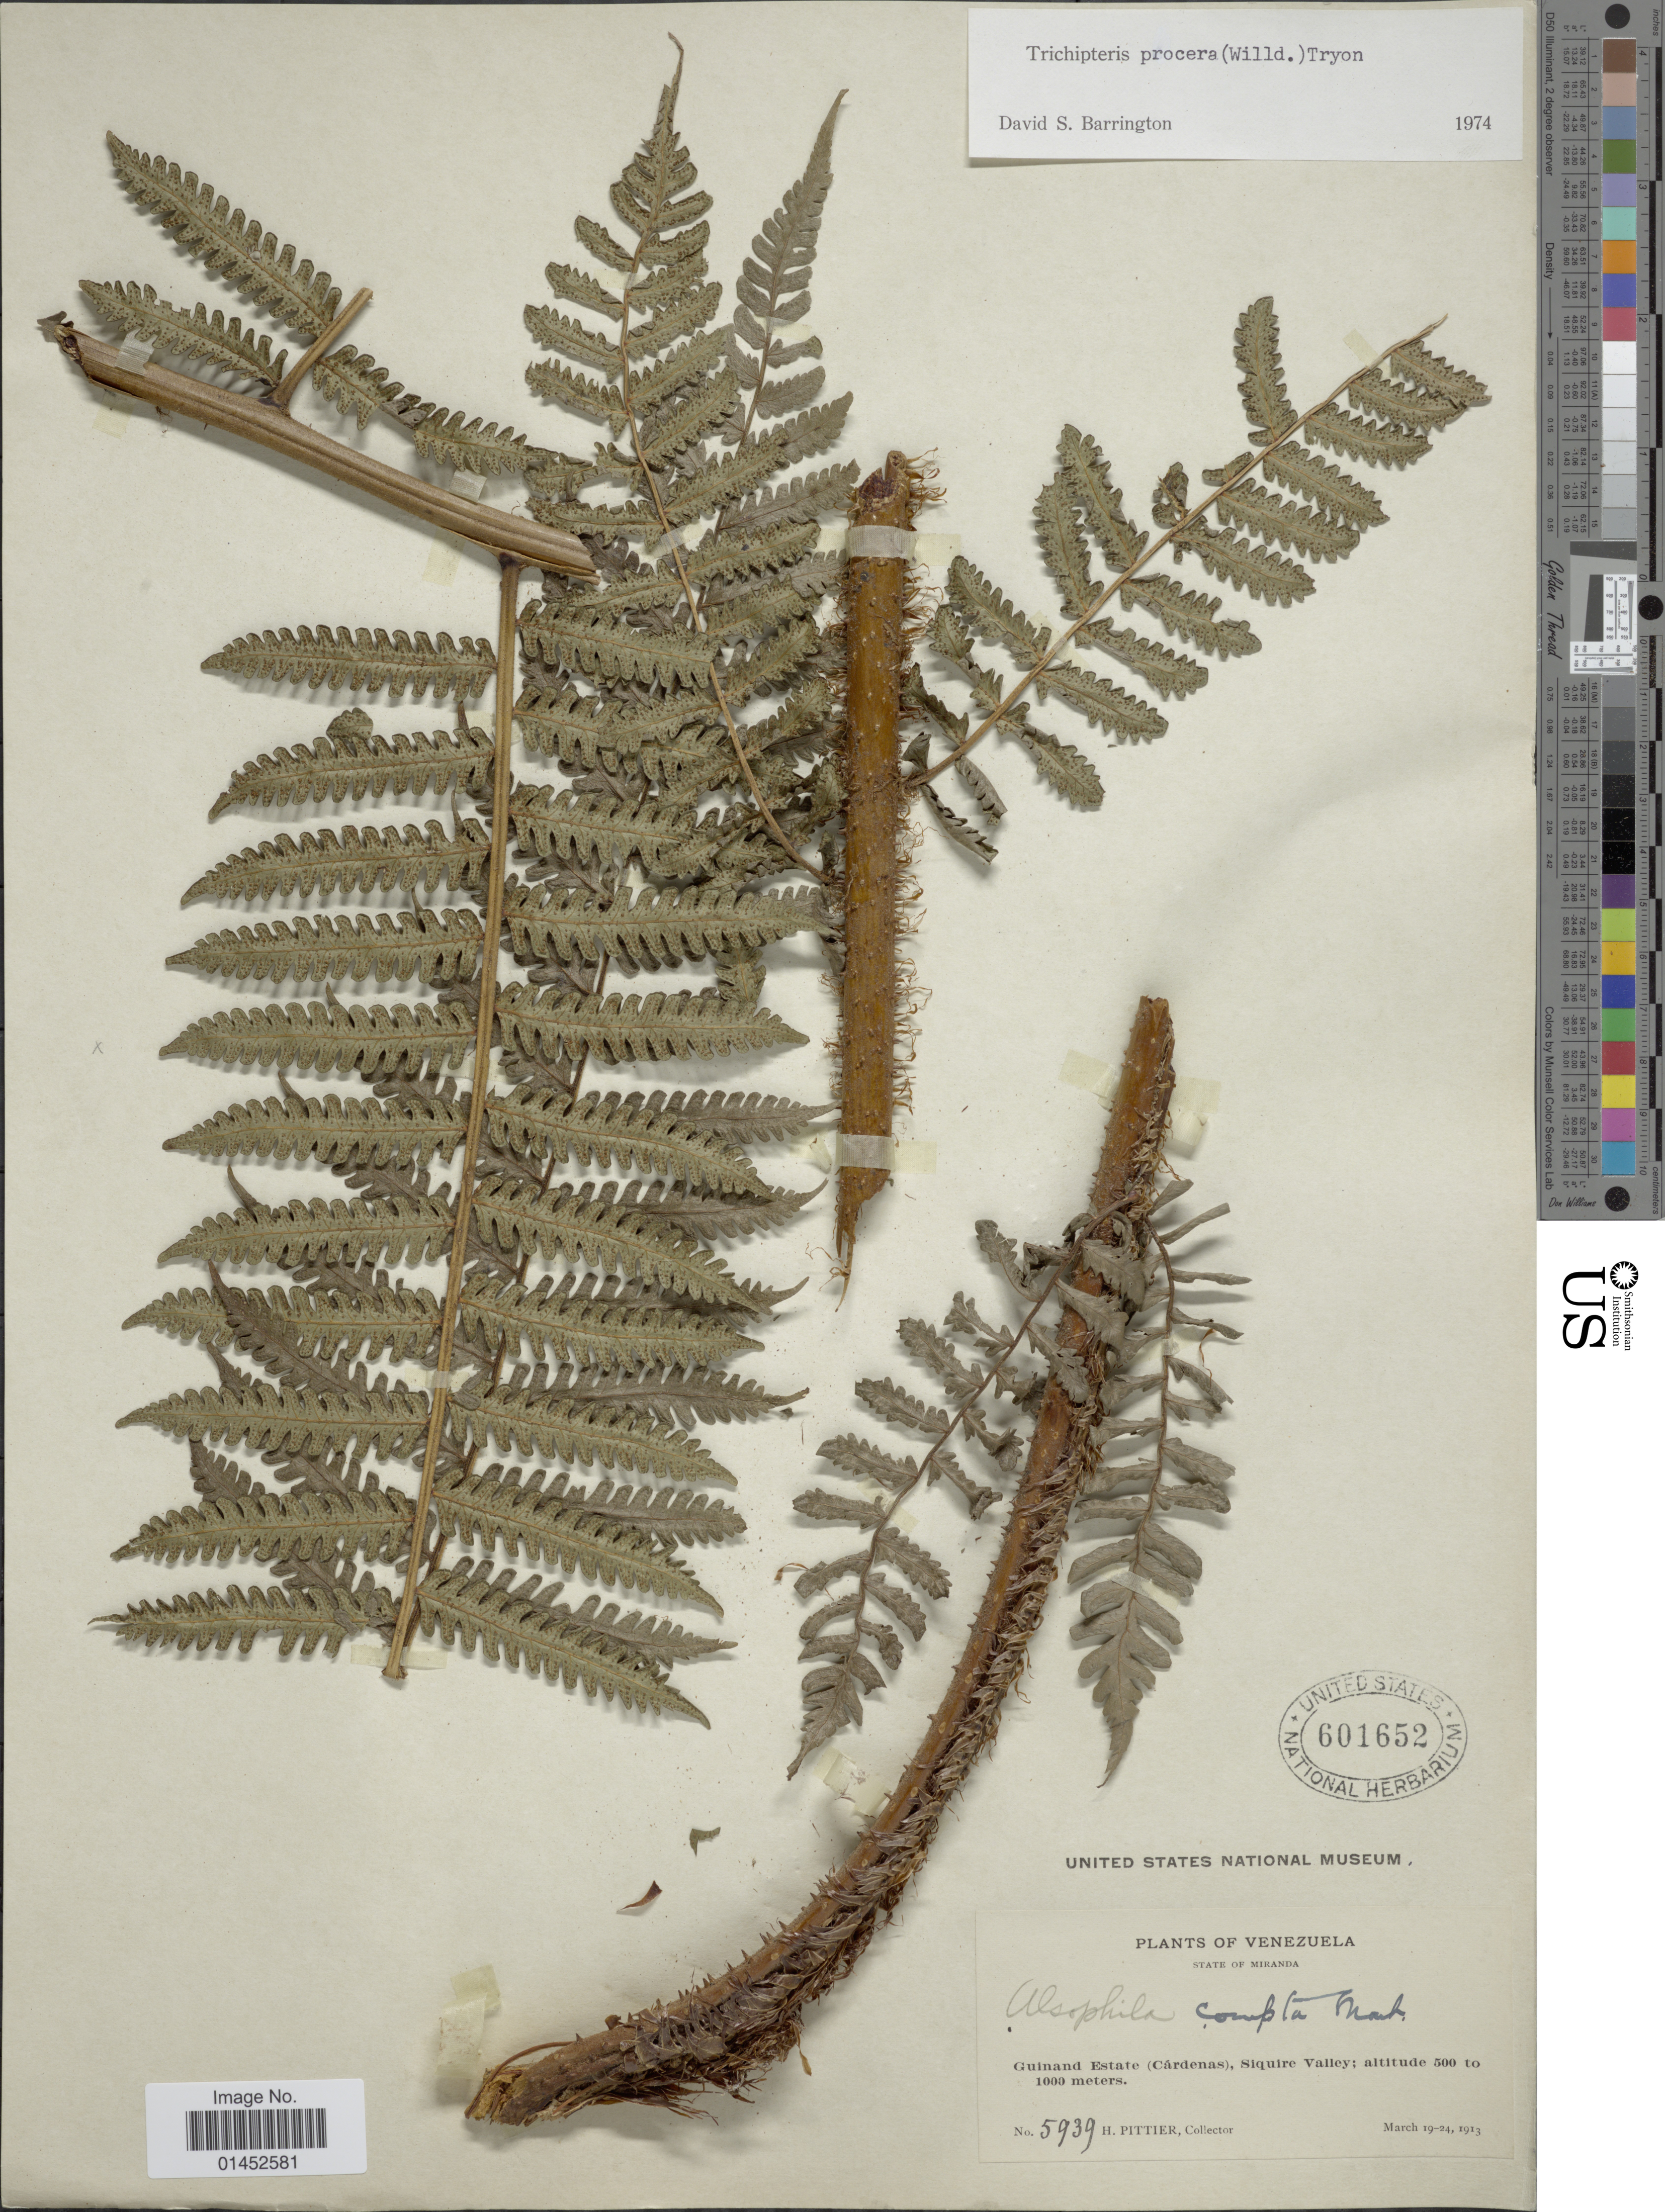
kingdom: Plantae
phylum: Tracheophyta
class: Polypodiopsida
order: Cyatheales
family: Cyatheaceae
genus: Cyathea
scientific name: Cyathea pungens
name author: (Willd.) Domin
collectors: H. F. Pittier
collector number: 5939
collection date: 1913-03-19/1913-03-24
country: Venezuela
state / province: Miranda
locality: Guinand Estate (Cárdenas), Siquire Valley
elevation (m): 500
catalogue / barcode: US 601652